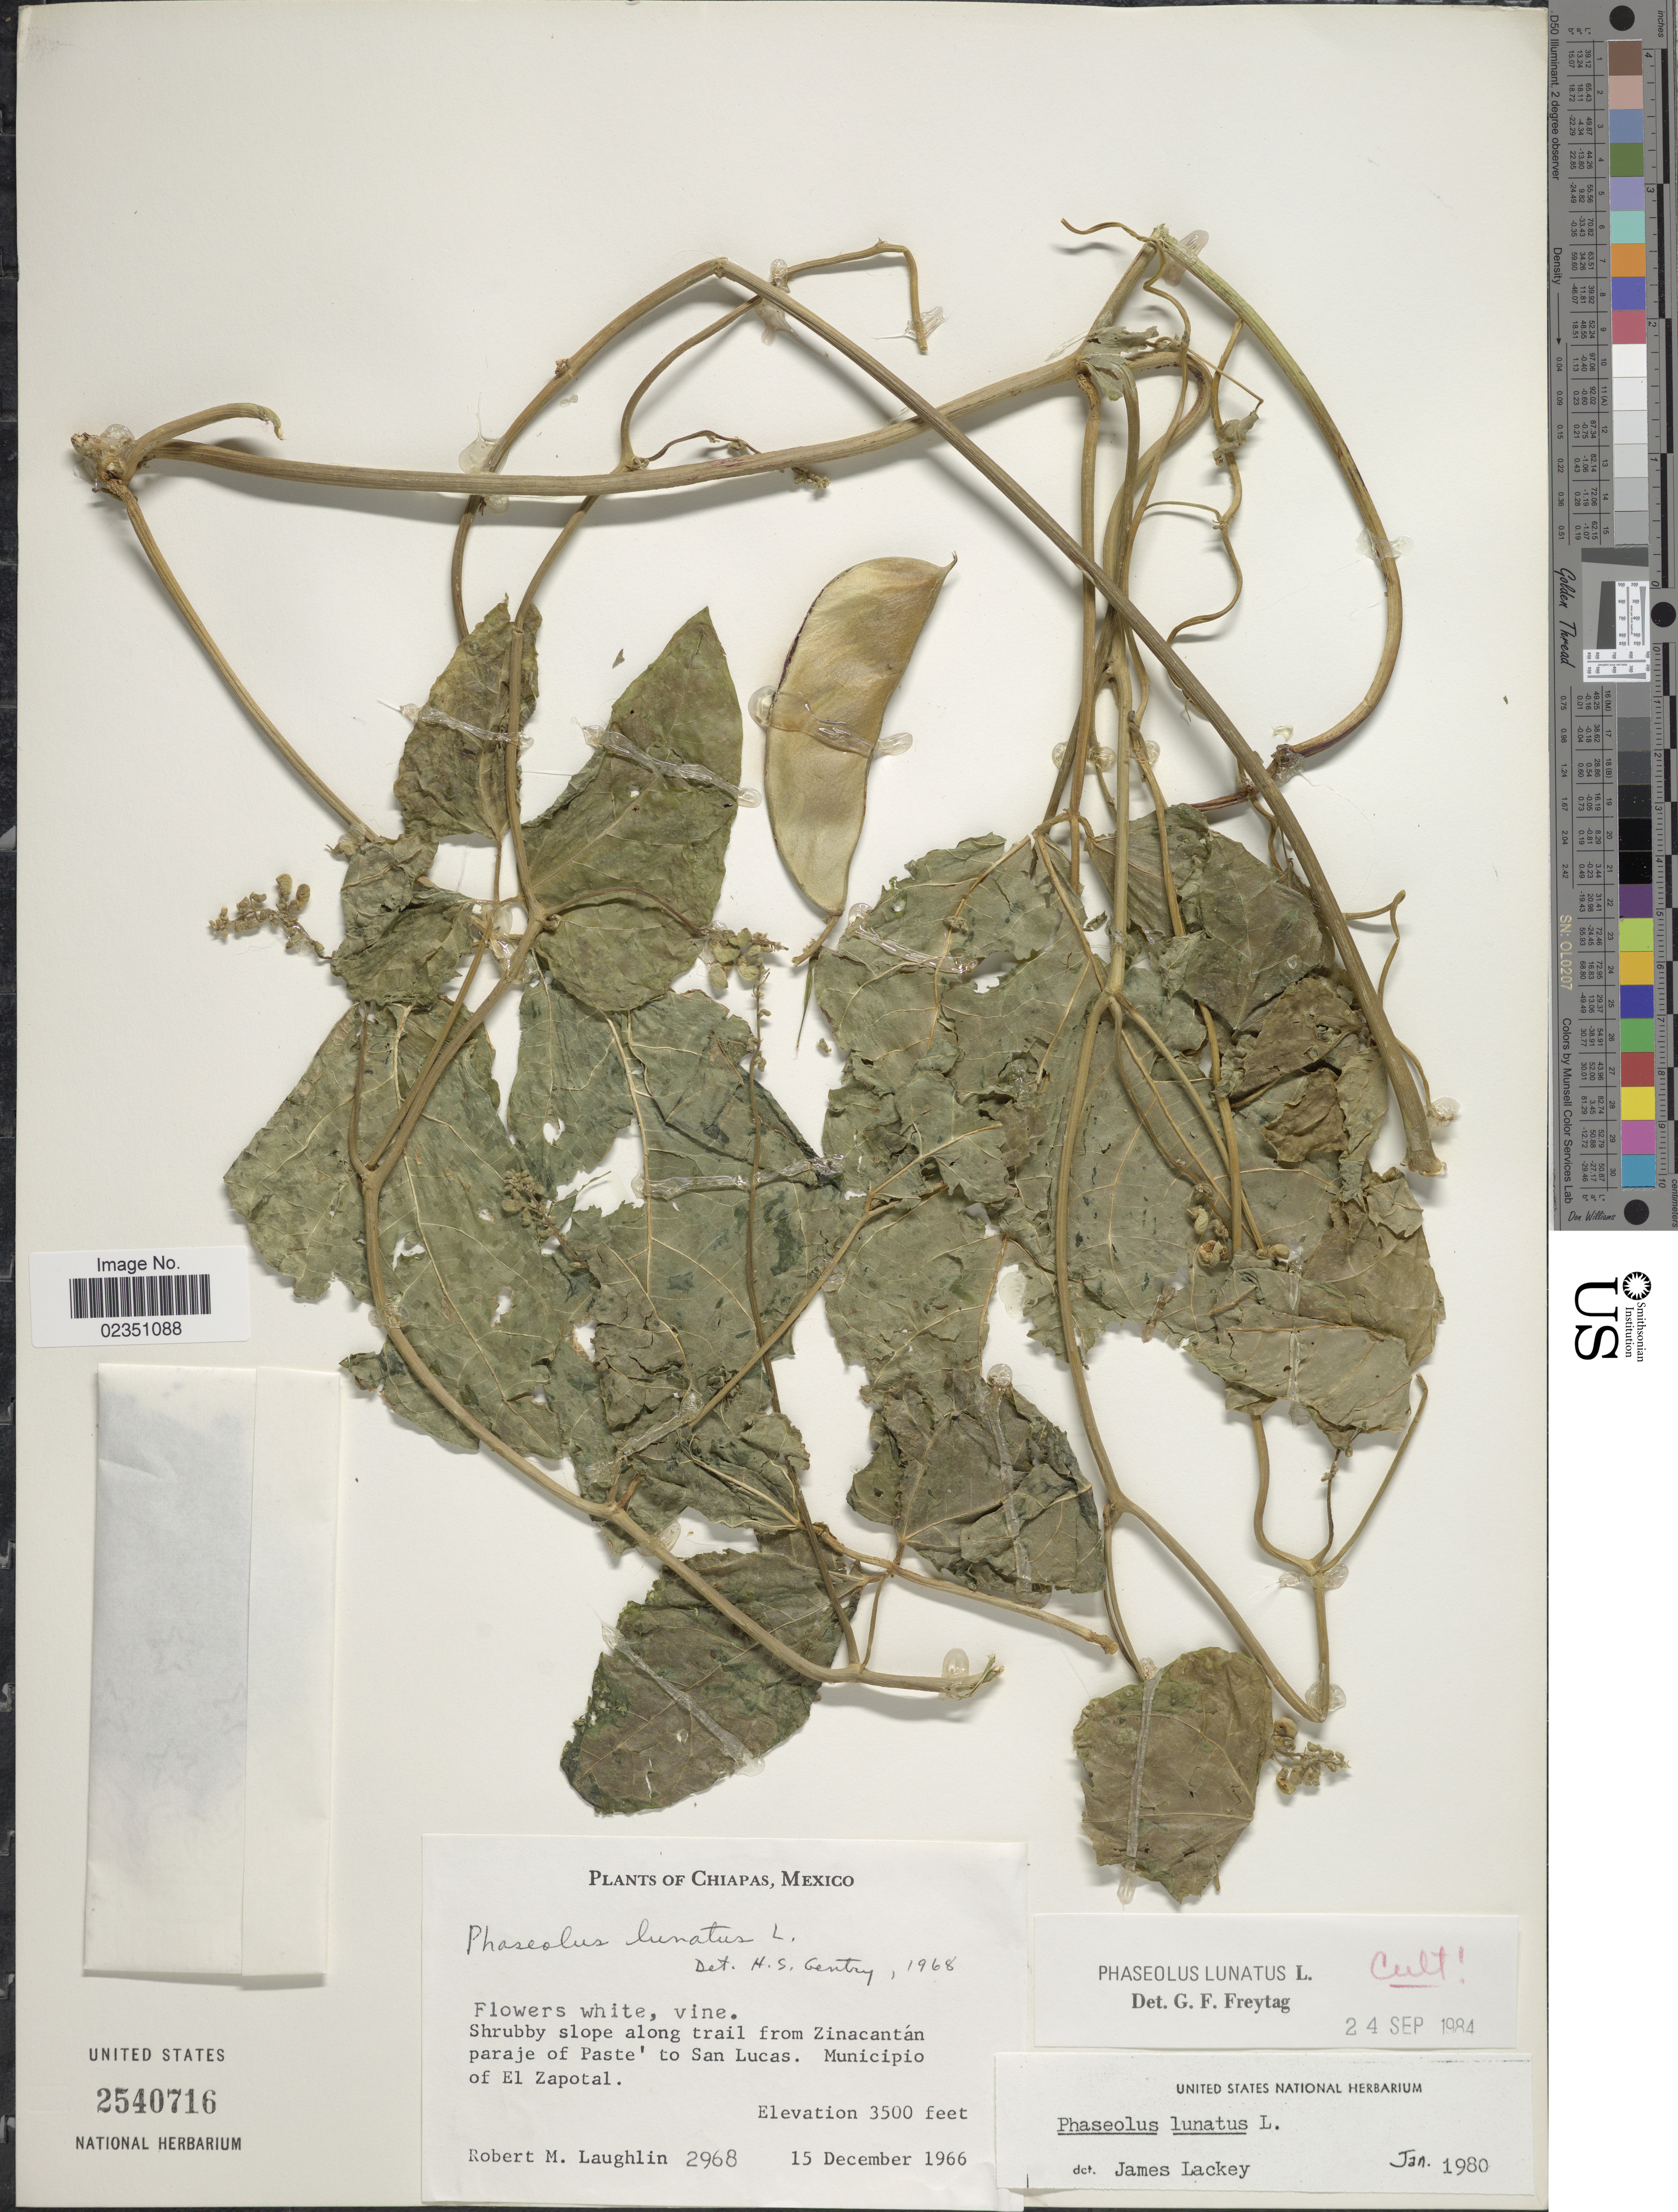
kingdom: Plantae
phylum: Tracheophyta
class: Magnoliopsida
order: Fabales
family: Fabaceae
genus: Phaseolus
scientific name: Phaseolus lunatus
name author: L.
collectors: R. M. Laughlin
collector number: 2968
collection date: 1966-12-15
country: Mexico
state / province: Chiapas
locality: Shrubby slope along trail from Zinacantán paraje of Paste'to San Lucas. Municipio of El Zapotal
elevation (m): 1067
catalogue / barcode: US 2540716